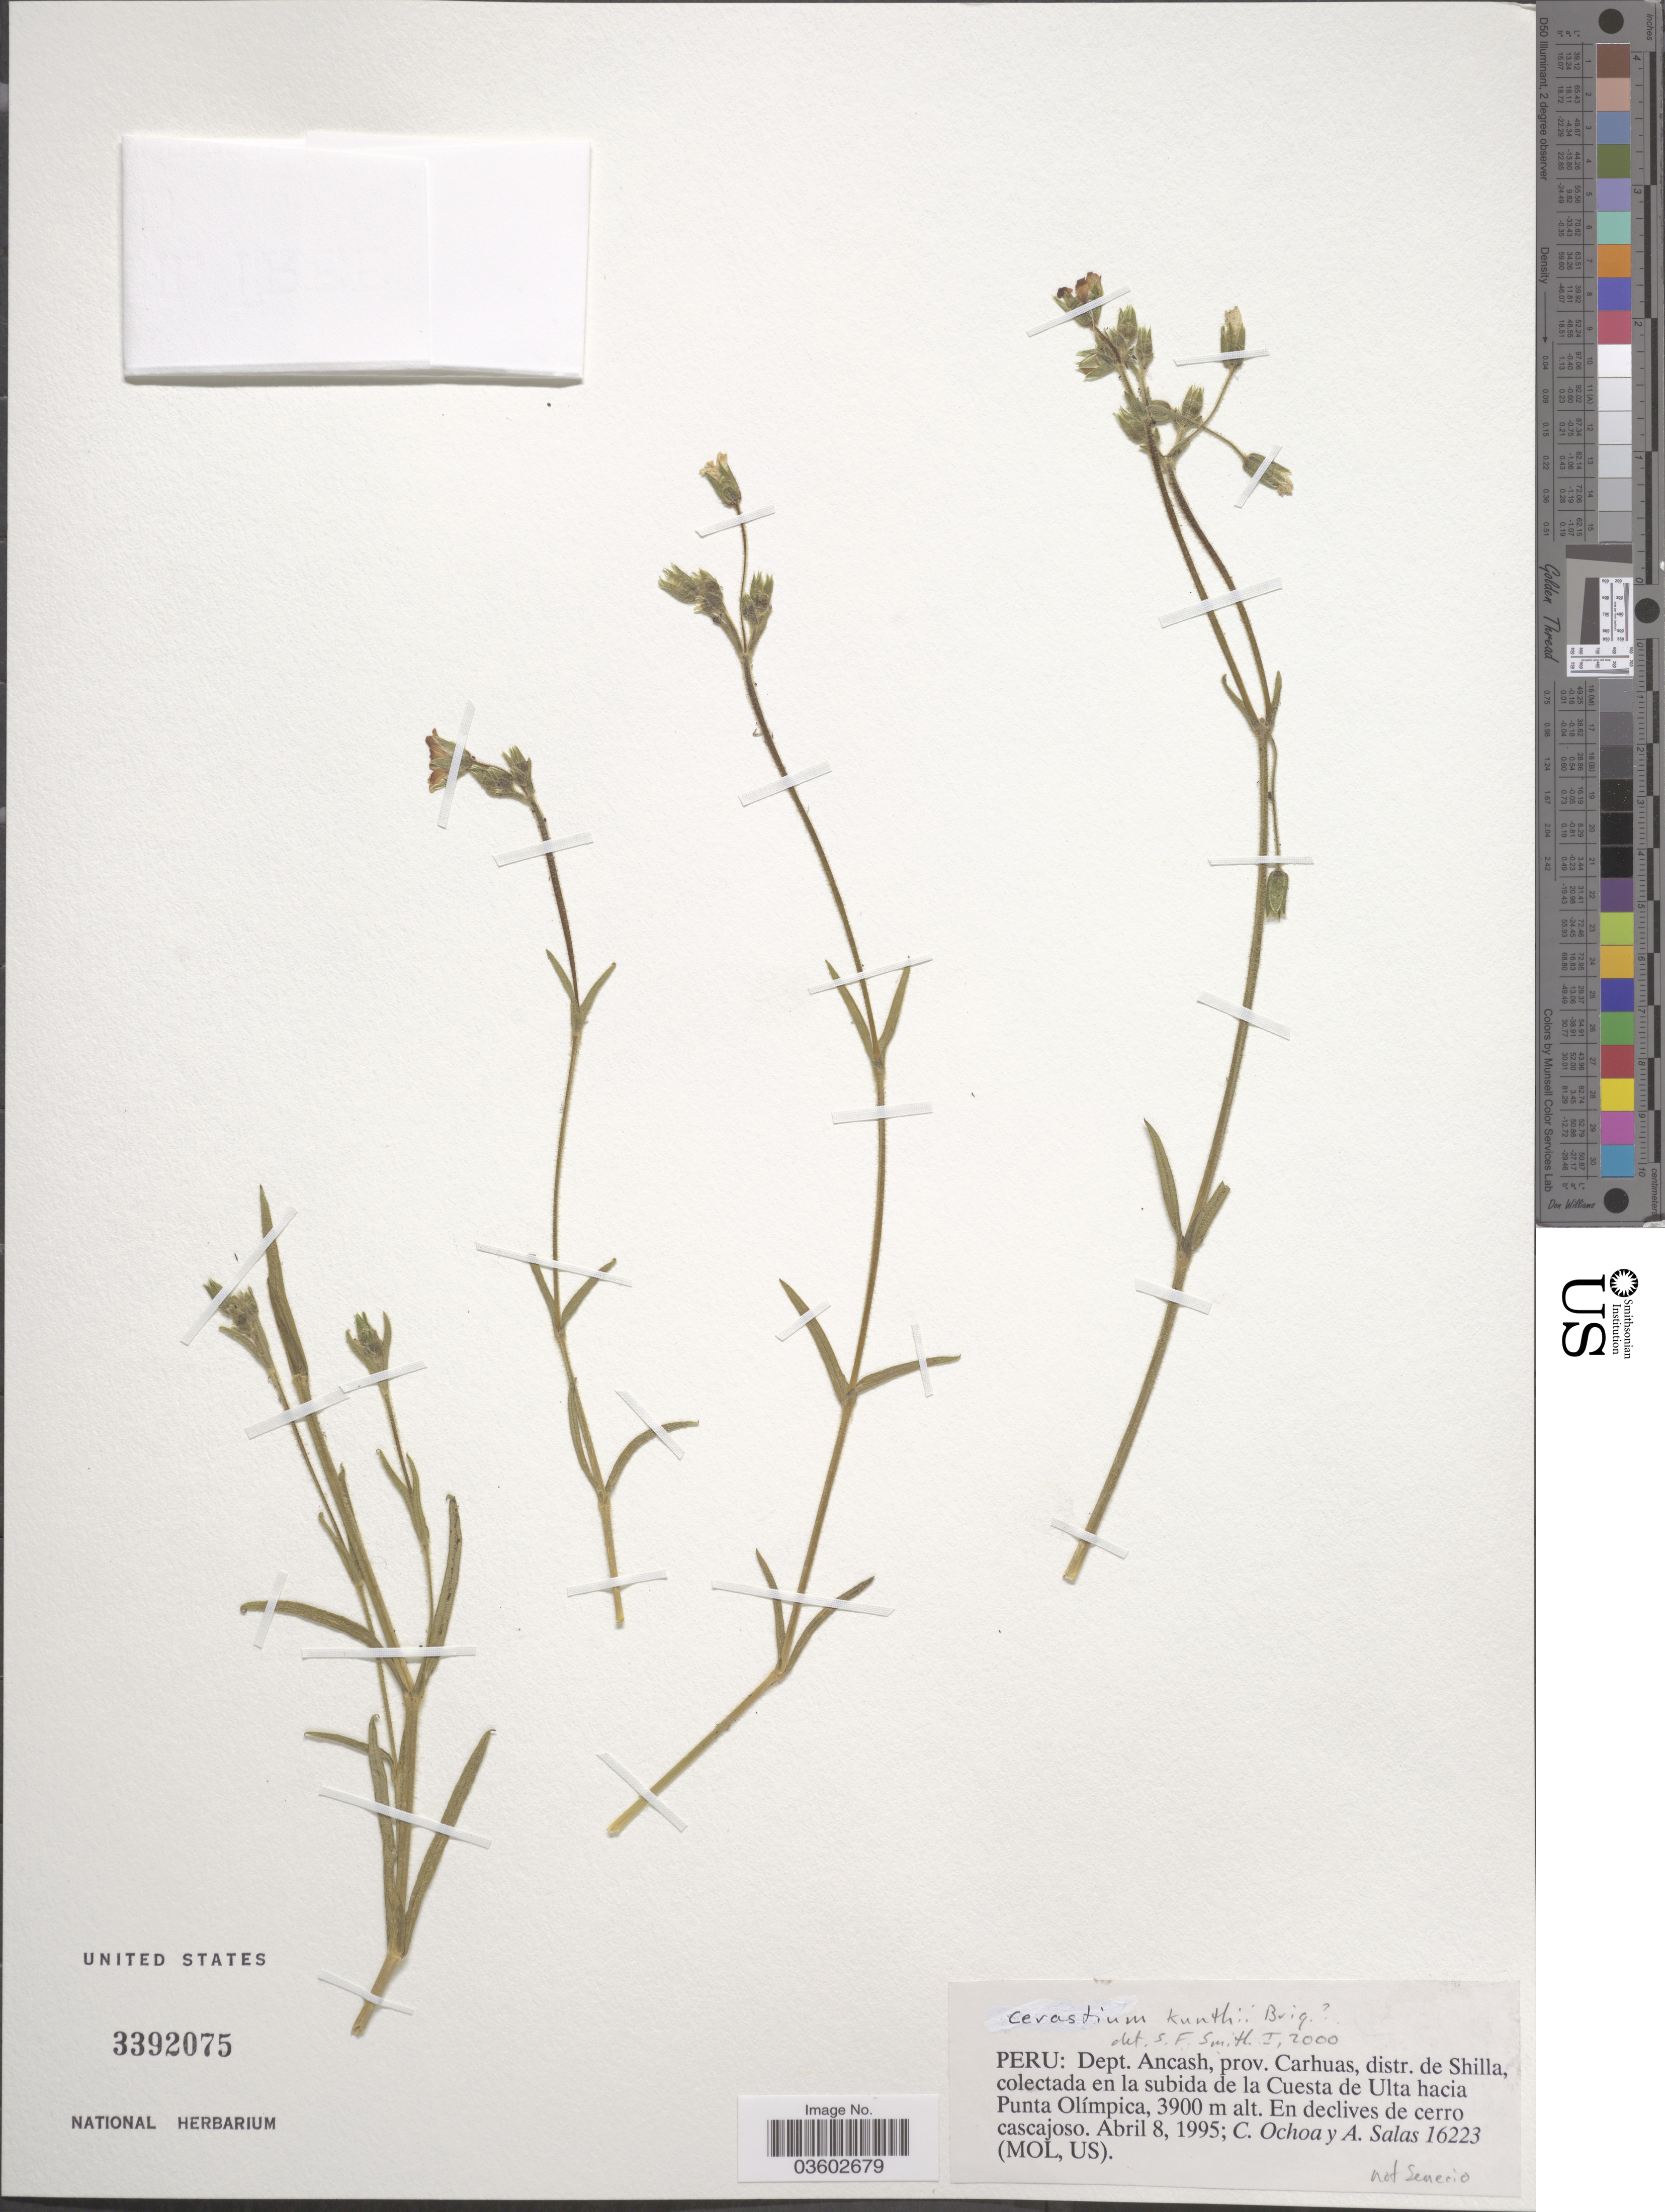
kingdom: Plantae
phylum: Tracheophyta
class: Magnoliopsida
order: Caryophyllales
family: Caryophyllaceae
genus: Cerastium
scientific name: Cerastium kunthii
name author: Briq.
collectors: C. Ochoa & A. Salas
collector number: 16223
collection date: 1995-04-08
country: Peru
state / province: Ancash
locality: Dept. Ancash, prov. Carhuas, distr. de Shilla, colectada en la sibida de la Cuesta de Ulta hacia Punta Olímpica.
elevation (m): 3900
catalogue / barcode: US 3392075